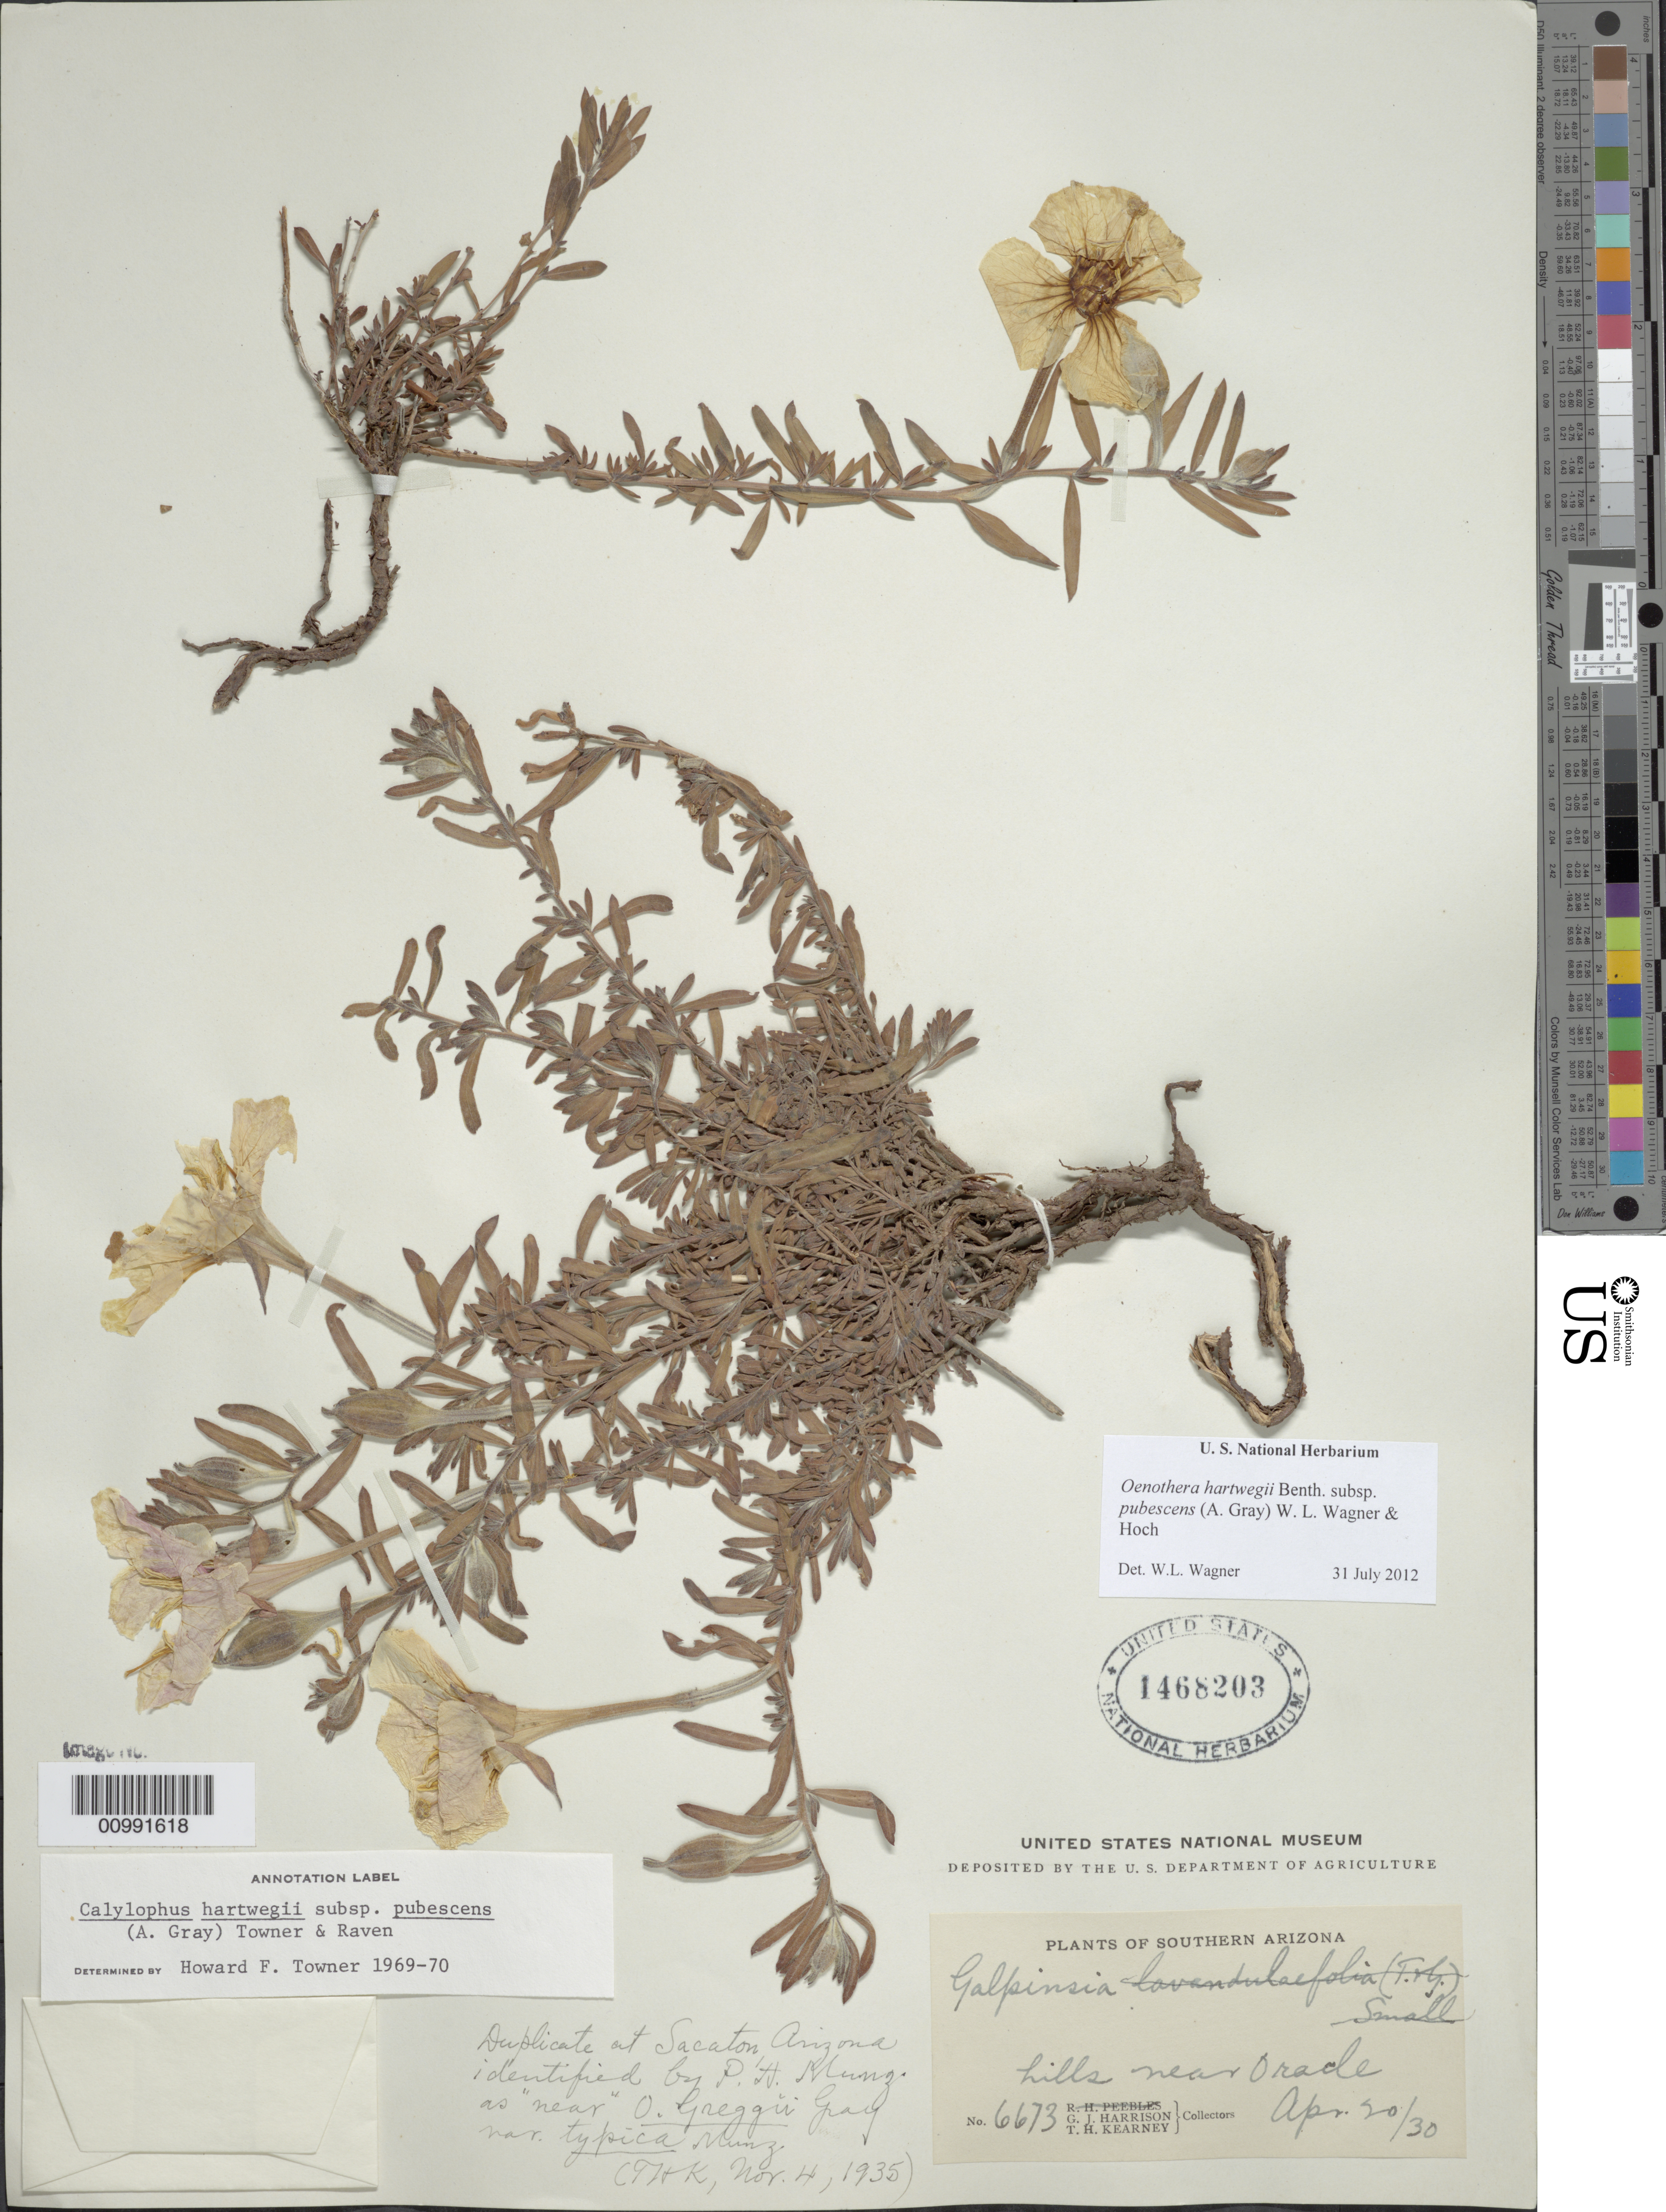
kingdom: Plantae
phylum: Tracheophyta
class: Magnoliopsida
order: Myrtales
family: Onagraceae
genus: Oenothera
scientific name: Oenothera hartwegii subsp. pubescens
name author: (A. Gray) W.L. Wagner & Hoch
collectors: G. J. Harrison & T. H. Kearney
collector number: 6673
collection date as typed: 20 Apr 1930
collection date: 1930-04-20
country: United States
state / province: Arizona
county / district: Pinal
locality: Hills near Oracle.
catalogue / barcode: US 1468203